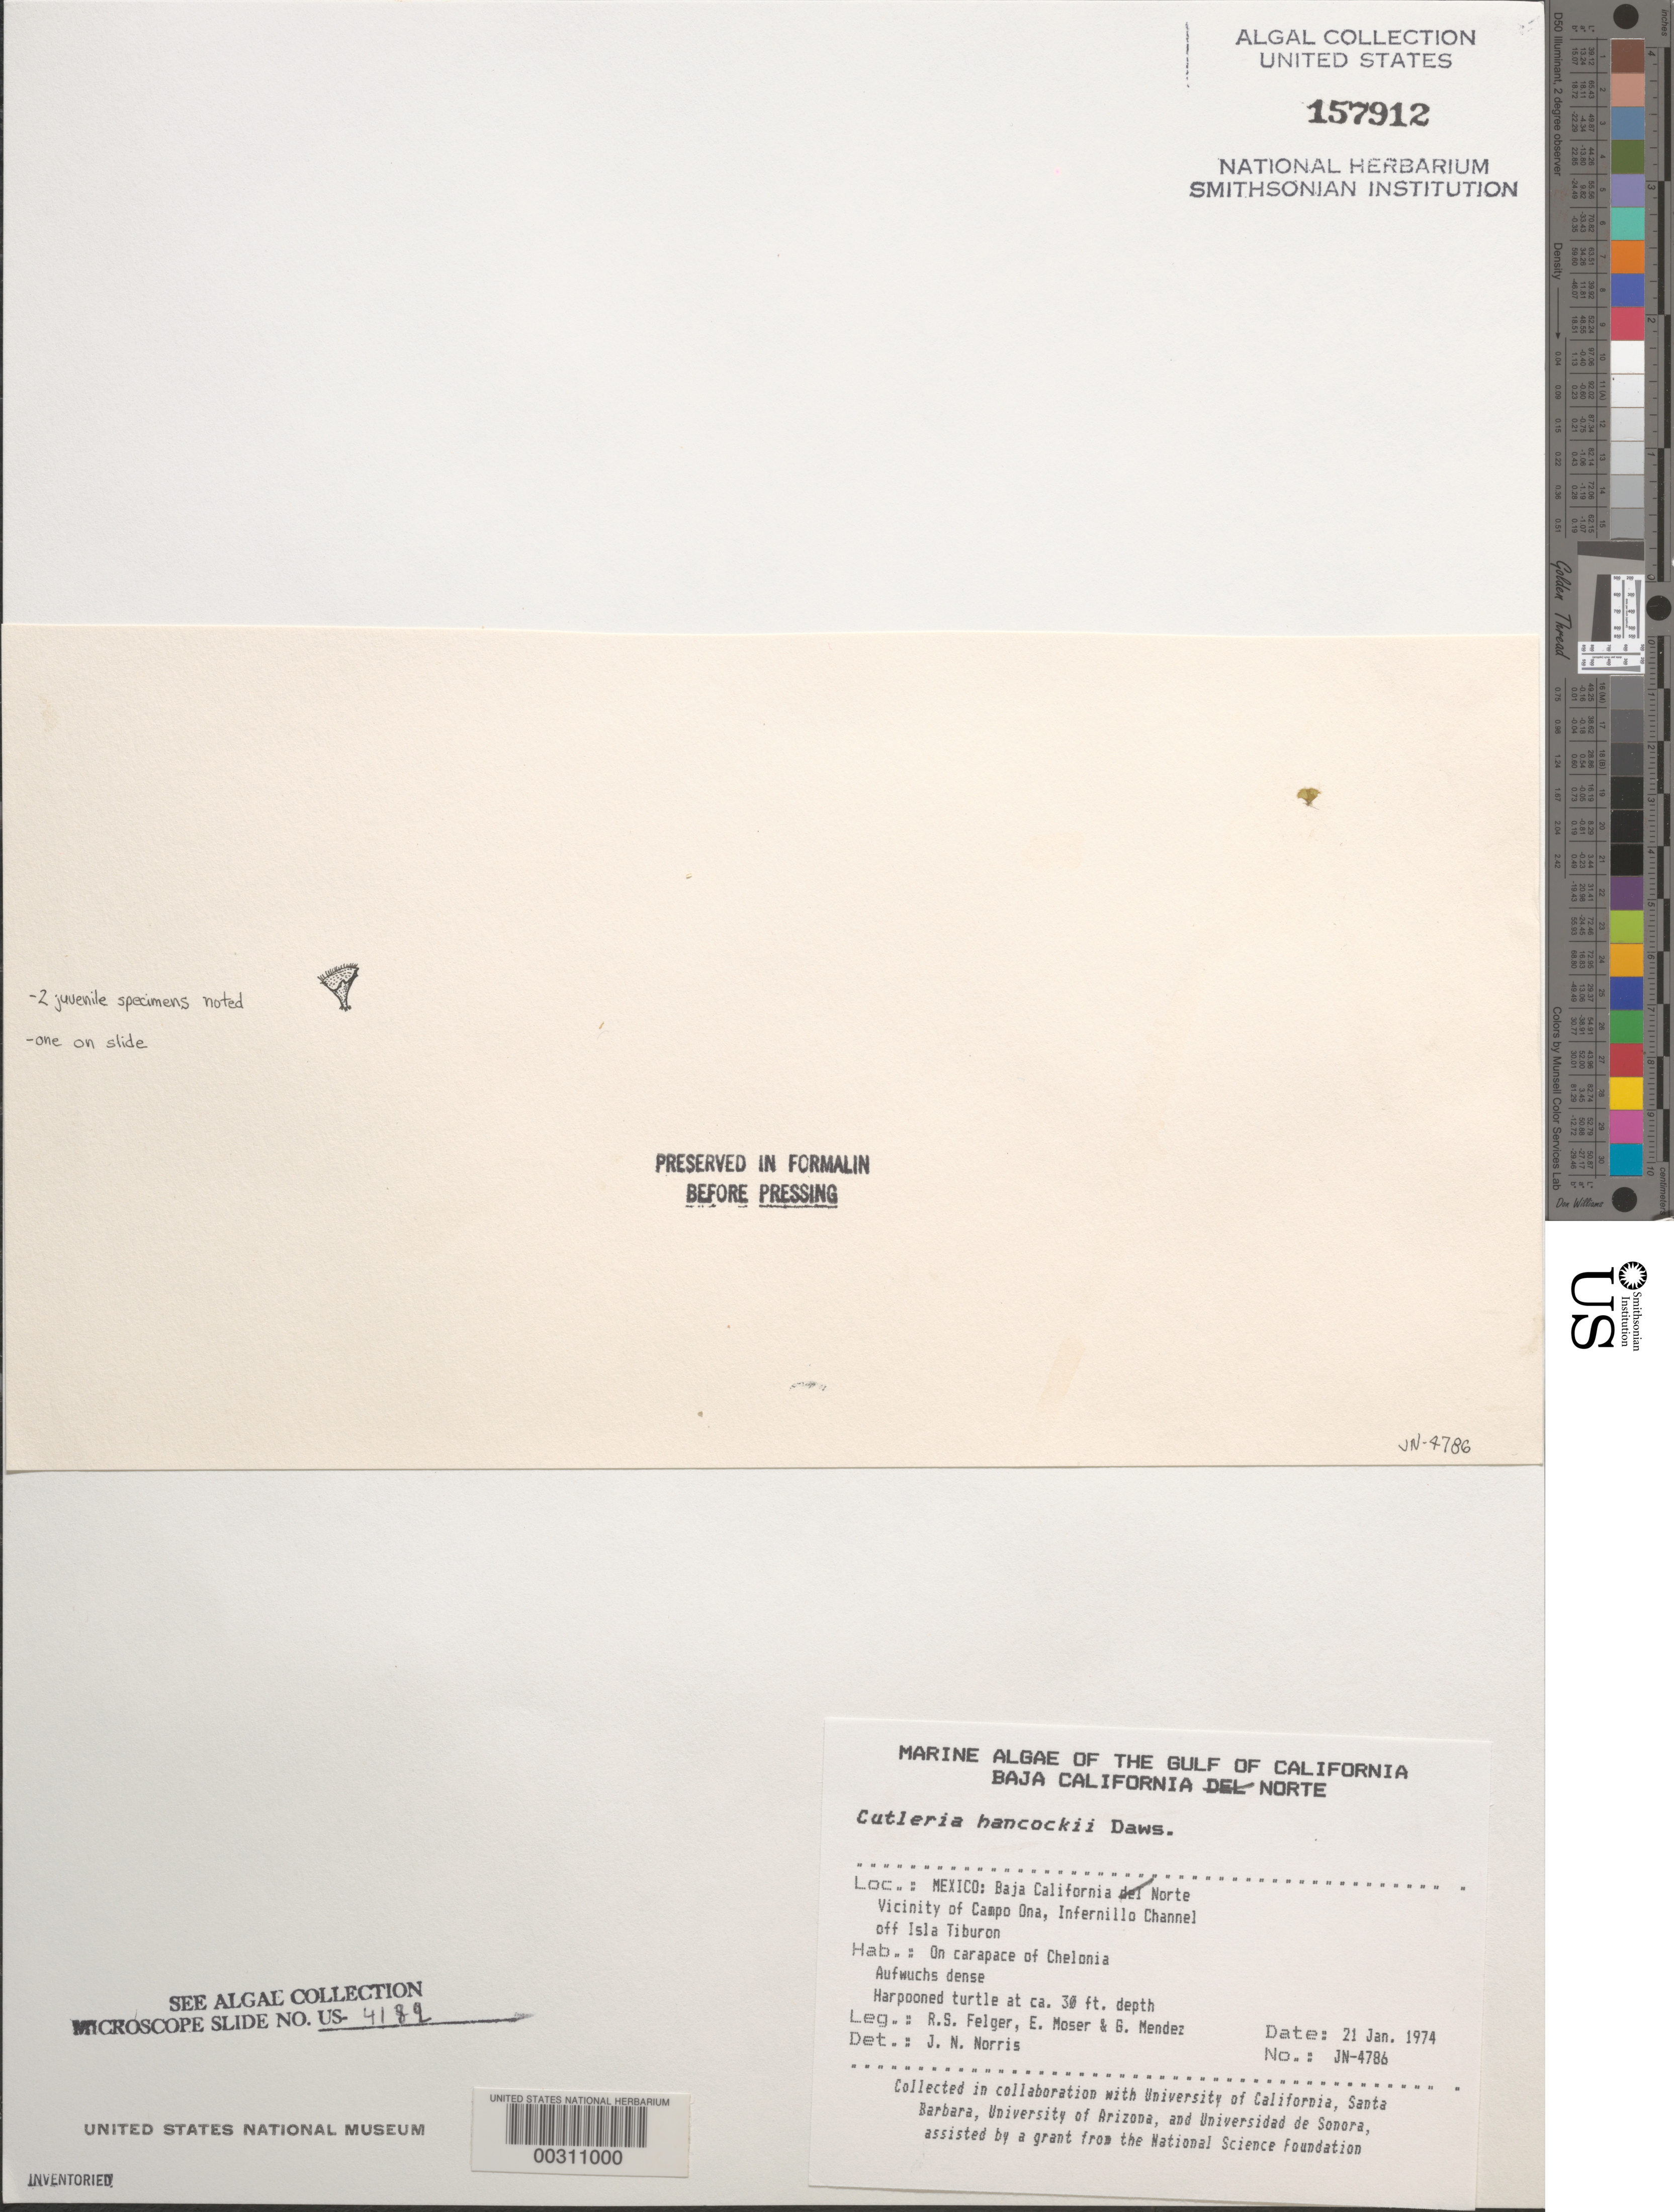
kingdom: Chromista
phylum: Ochrophyta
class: Phaeophyceae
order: Cutleriales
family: Cutleriaceae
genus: Cutleria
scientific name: Cutleria hancockii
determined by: Norris, James N.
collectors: R. S. Felger, E. Moser & G. Mendez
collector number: JN-4786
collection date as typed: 21 Jan 1974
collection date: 1974-01-21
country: Mexico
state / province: Baja California Norte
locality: Campo Ona, Infernillo Channel, off Isla Tiburon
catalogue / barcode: US 157912